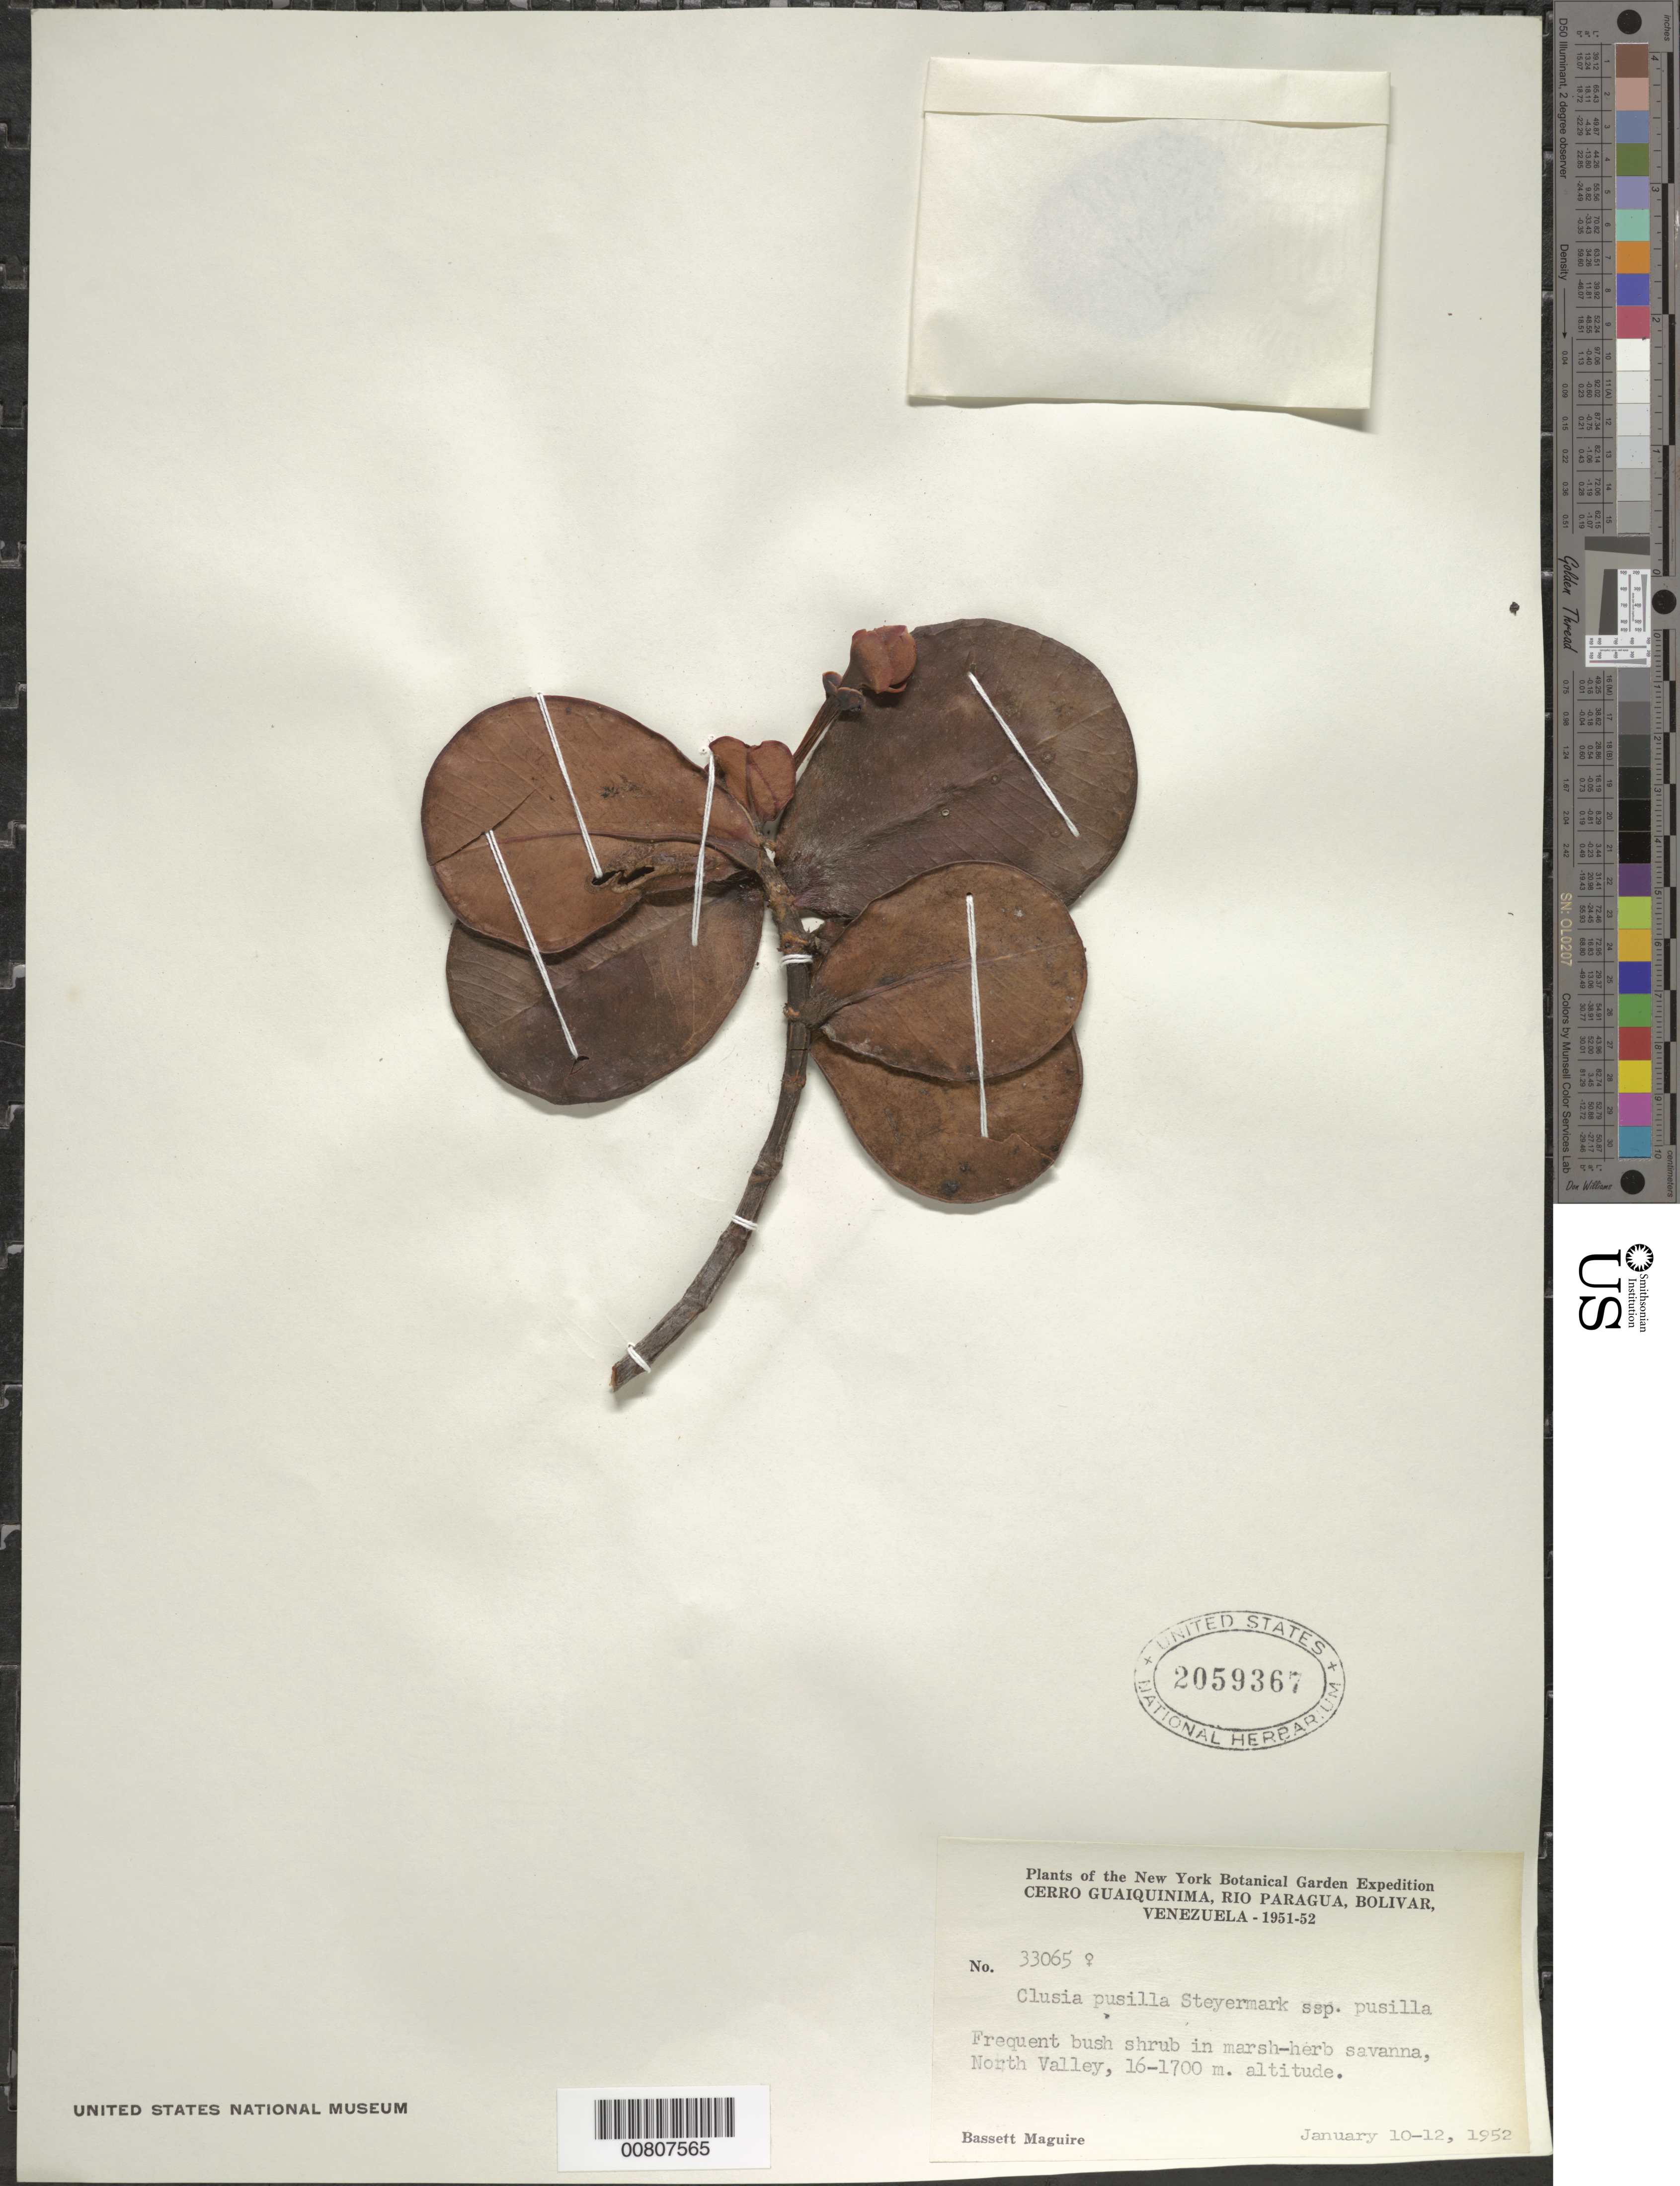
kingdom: Plantae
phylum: Tracheophyta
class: Magnoliopsida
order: Malpighiales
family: Clusiaceae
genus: Clusia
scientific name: Clusia pusilla subsp. pusilla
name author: Steyerm.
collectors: B. Maguire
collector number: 33065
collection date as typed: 10-Jan-65 to 12-Jan-65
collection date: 1965-01-10/1965-01-12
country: Venezuela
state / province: Bolívar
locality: Cerro Guaiquinima, Río Paragua, "North Valley"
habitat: Marshy savanna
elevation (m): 1600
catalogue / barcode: US 2059367